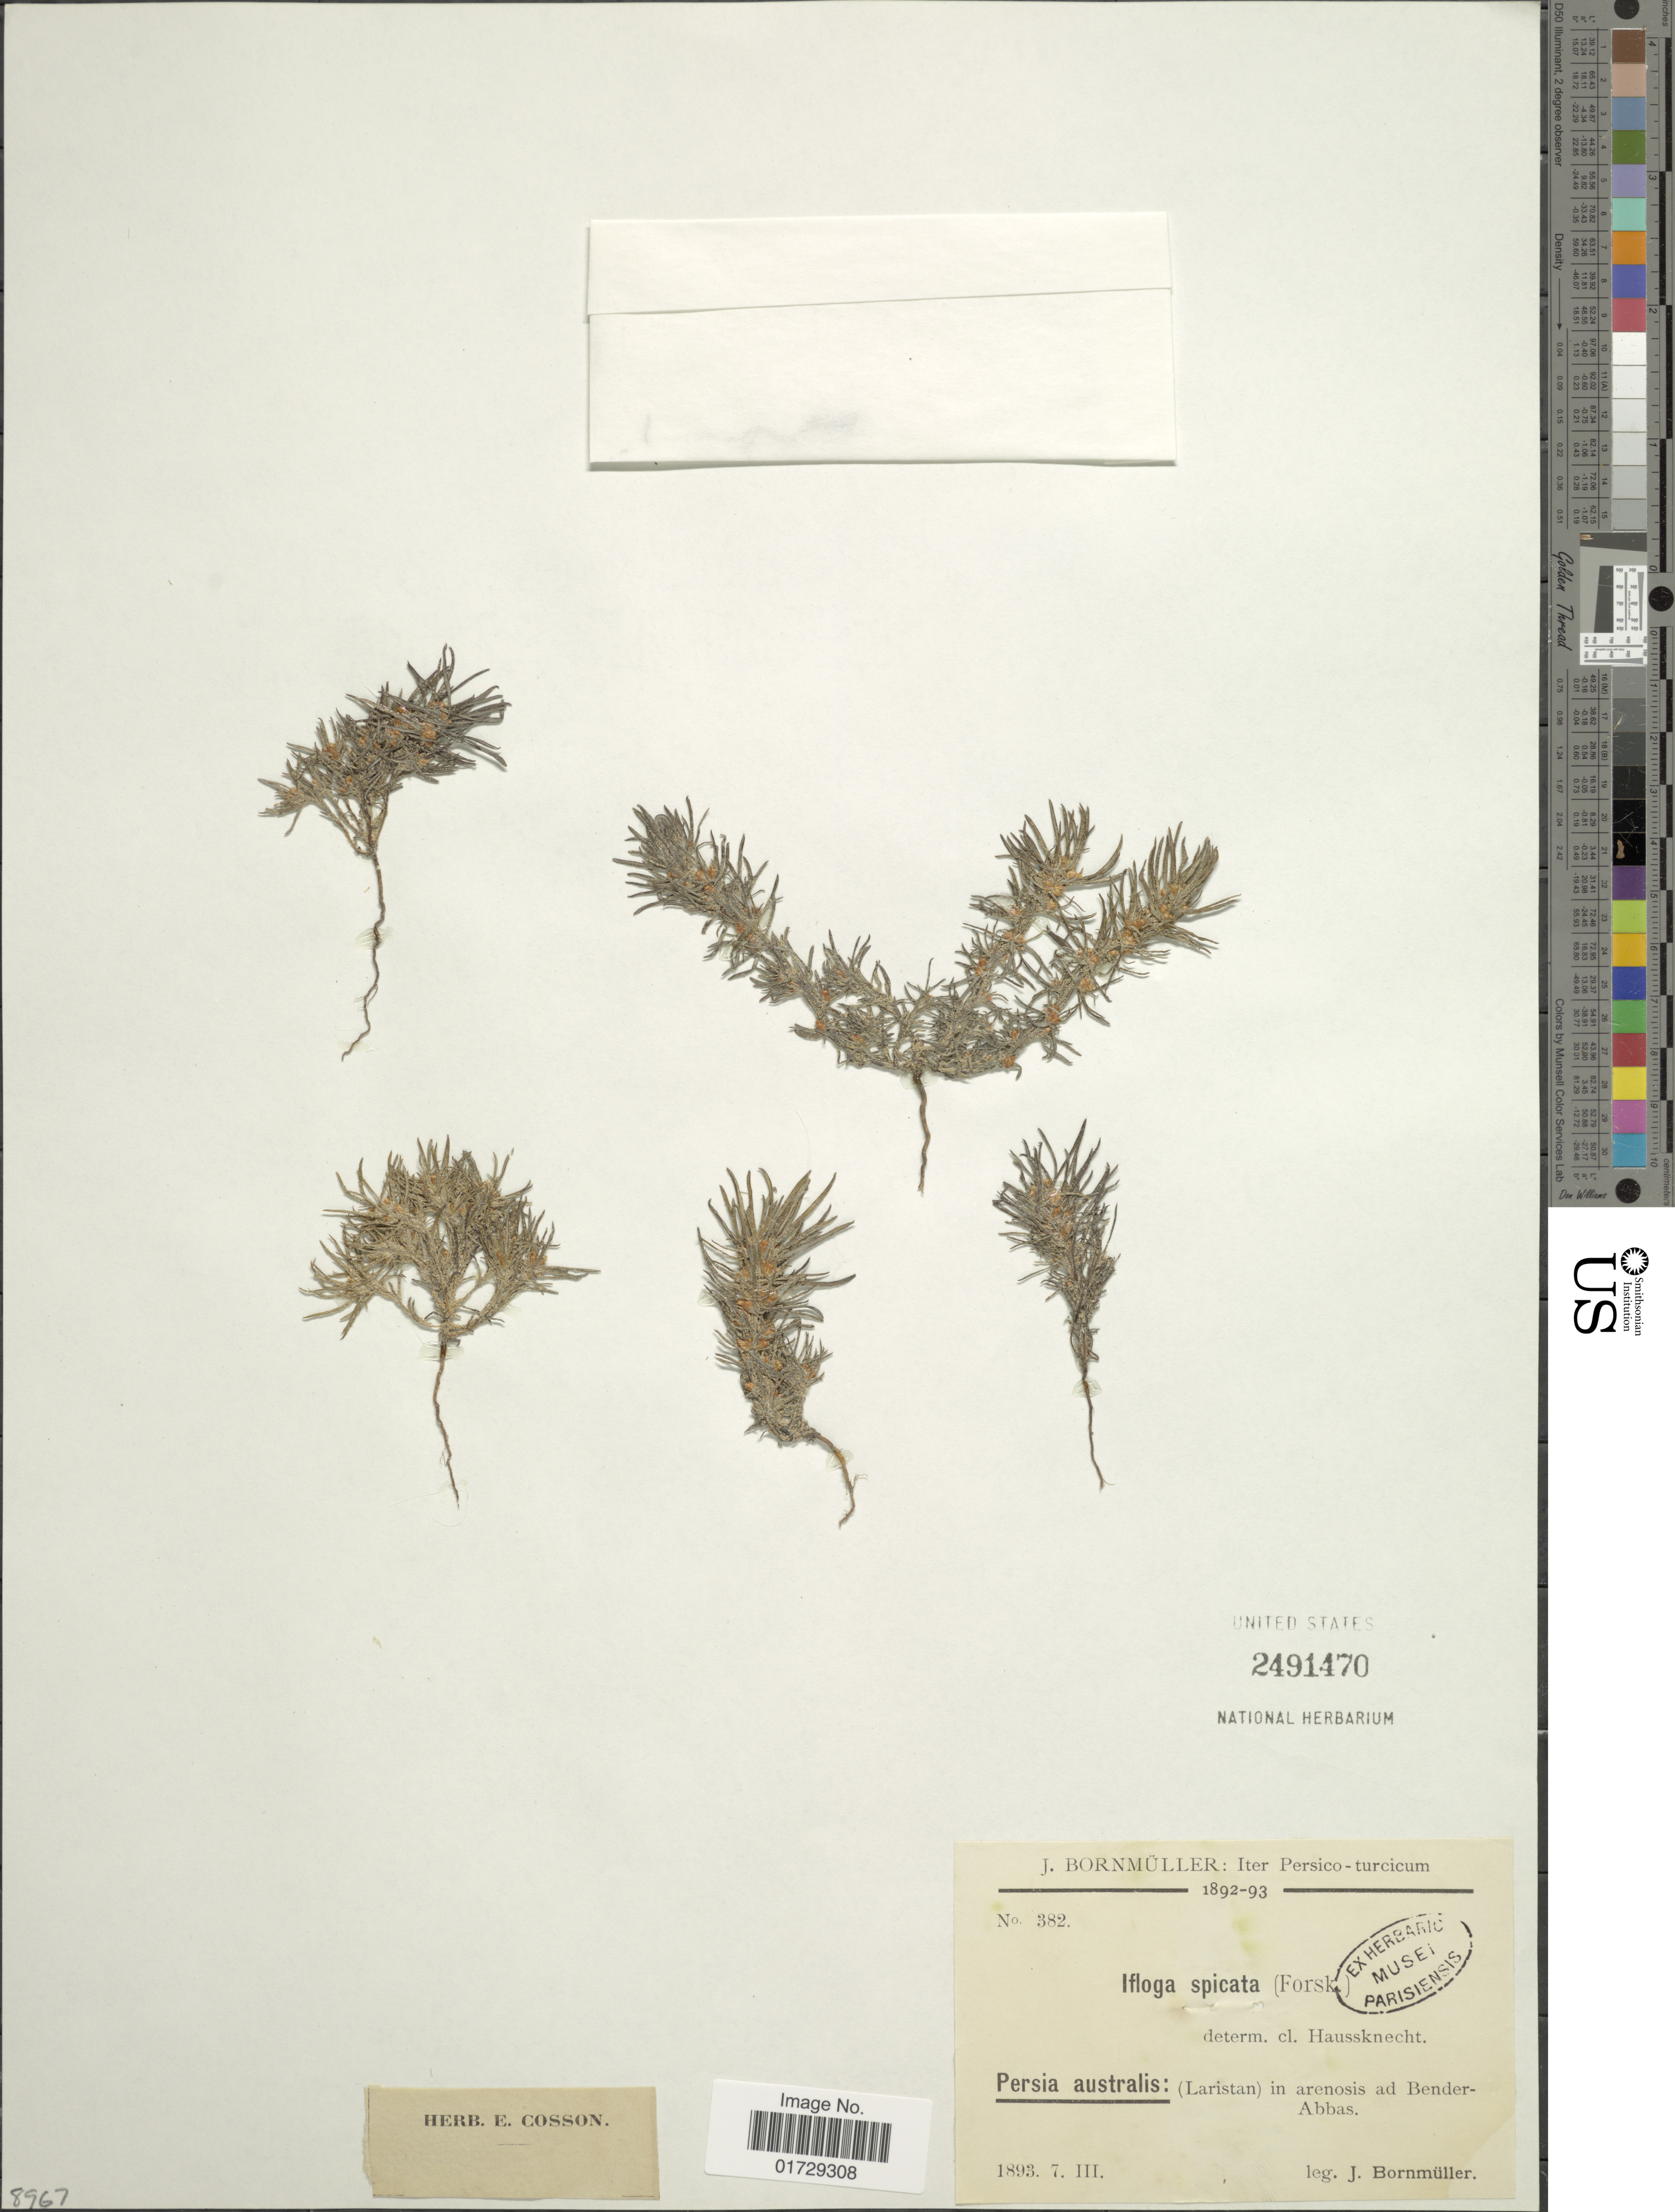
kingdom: Plantae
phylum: Tracheophyta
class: Magnoliopsida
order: Asterales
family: Asteraceae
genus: Ifloga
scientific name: Ifloga spicata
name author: (Forssk.) Sch. Bip.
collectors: J. Bornmüller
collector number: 382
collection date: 1893-03-07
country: Iran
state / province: Hormozgan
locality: Persia australis: (Laristan) in arenosis ad Bender-Abbas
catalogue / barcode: US 2491470